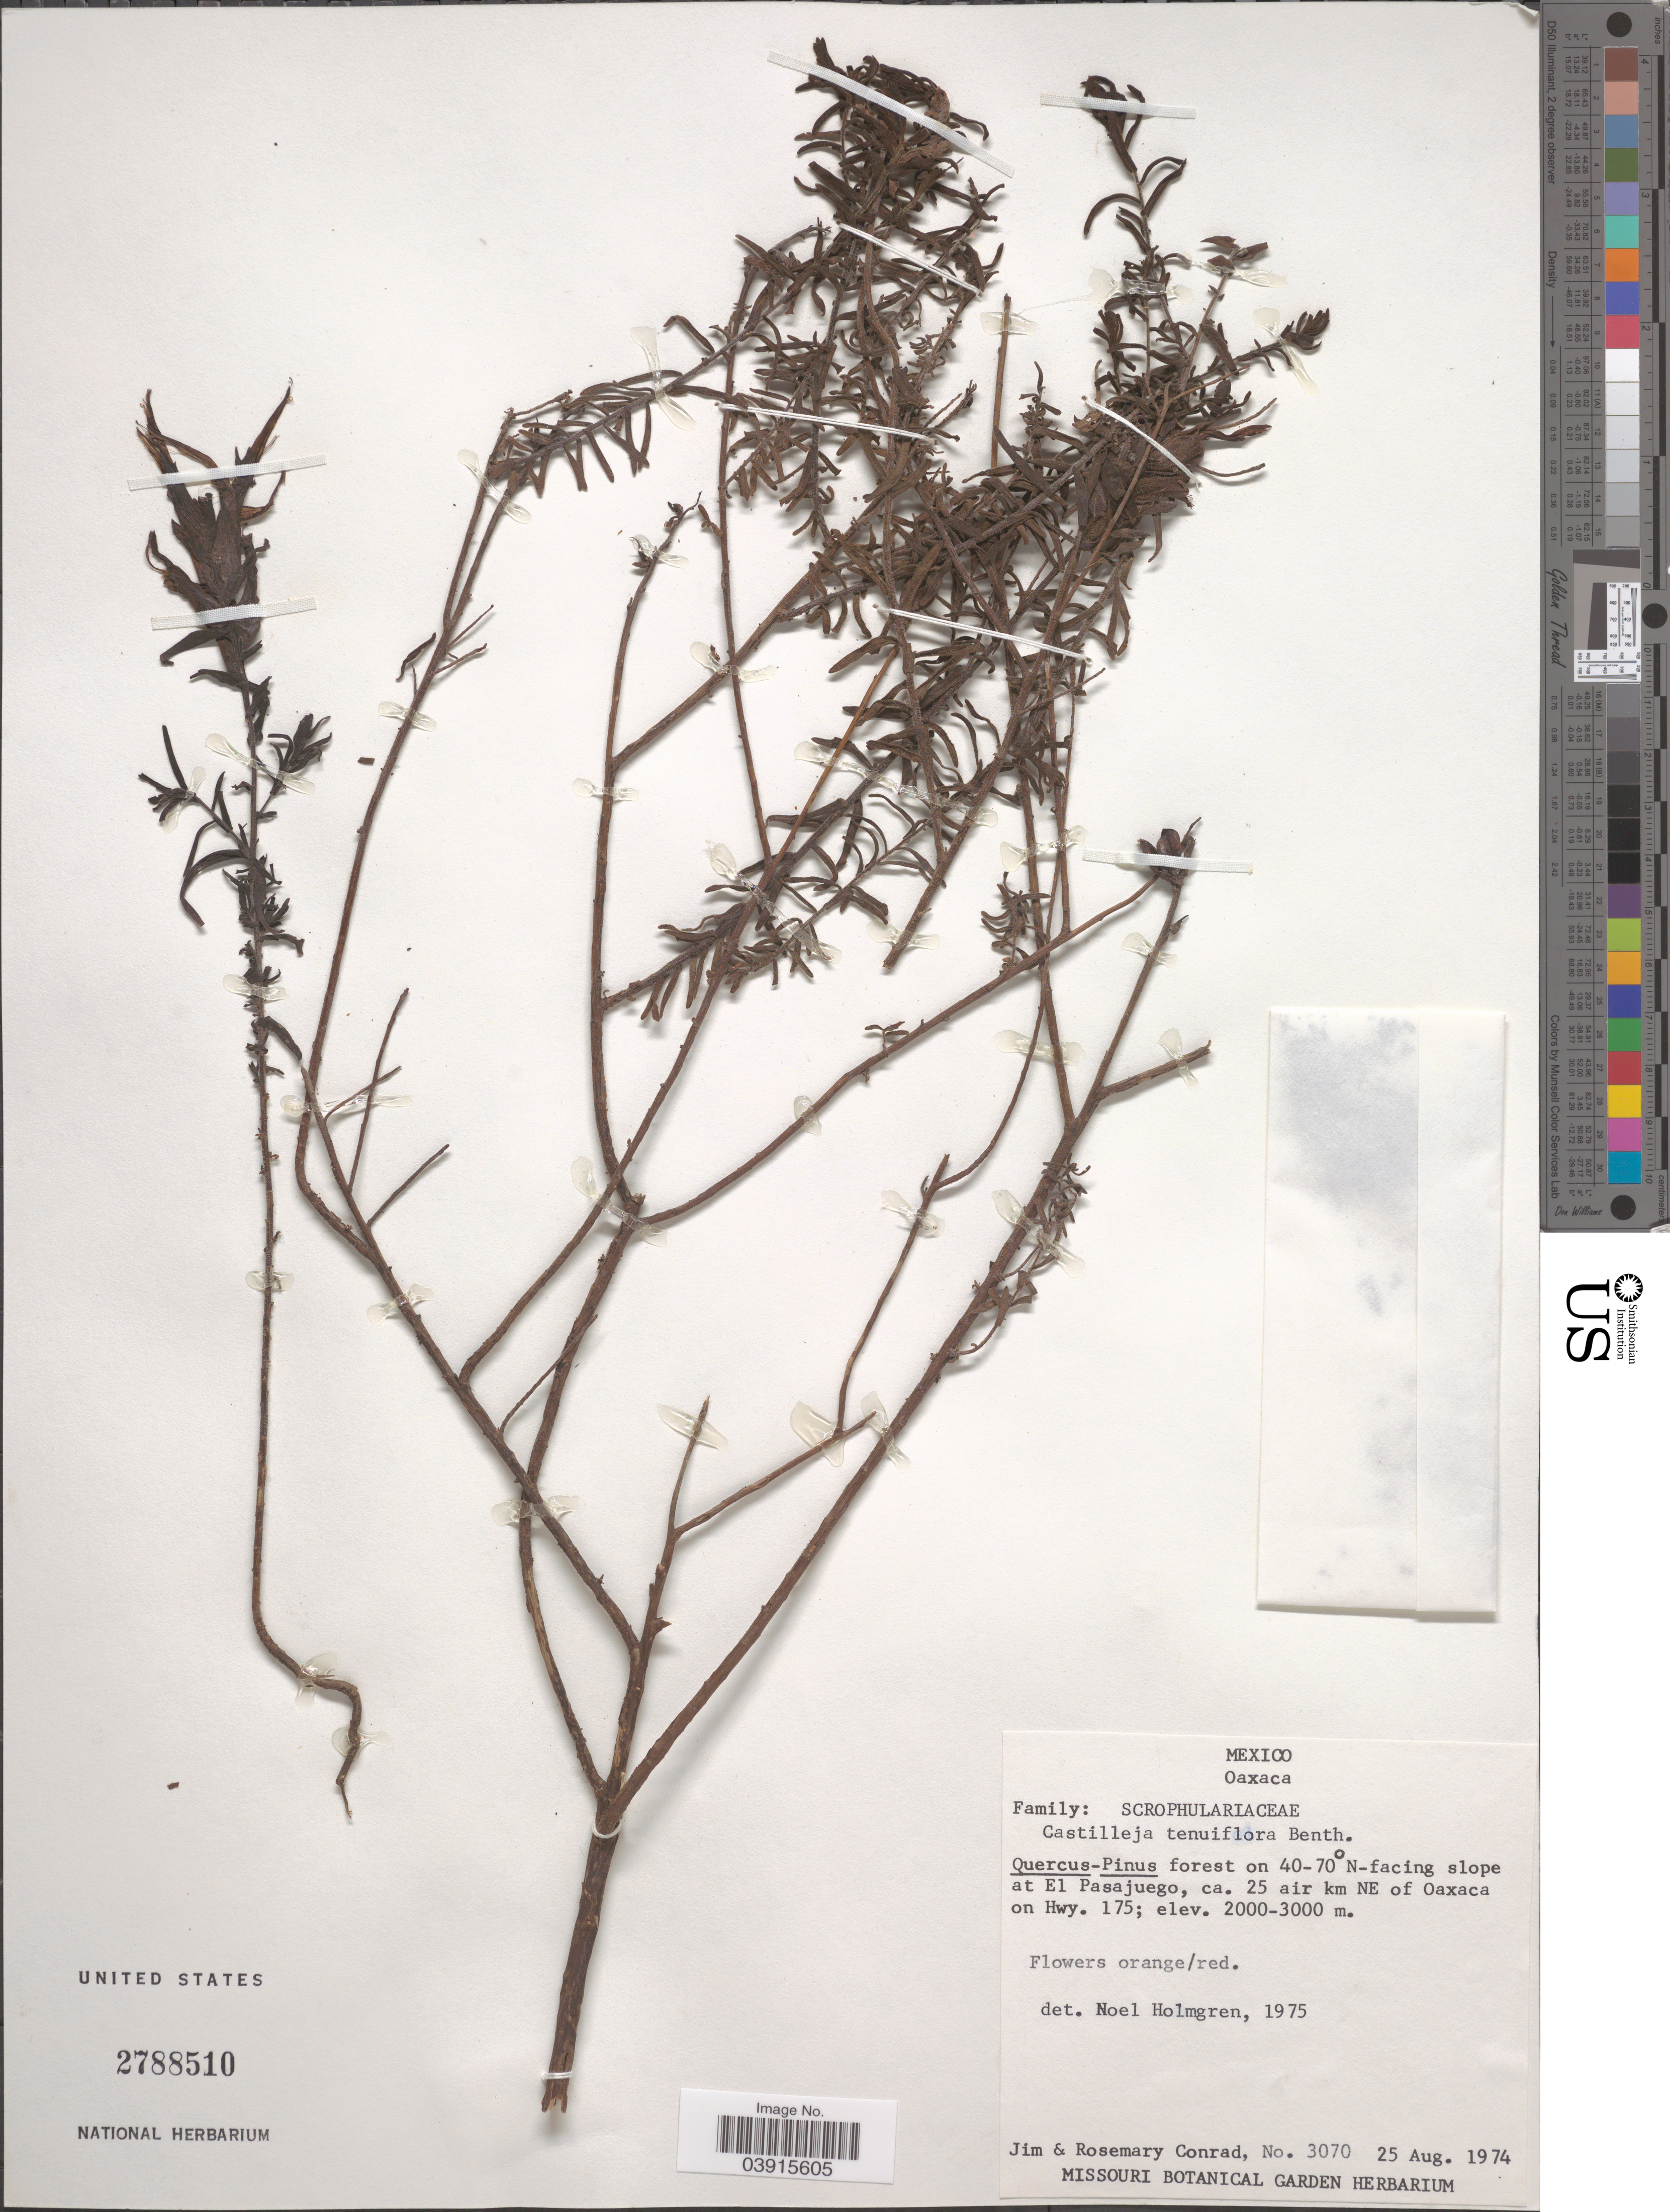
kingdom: Plantae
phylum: Tracheophyta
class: Magnoliopsida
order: Lamiales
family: Orobanchaceae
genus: Castilleja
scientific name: Castilleja tenuiflora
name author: Benth.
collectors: J. Conrad & R. Conrad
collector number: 3070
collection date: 1974-08-25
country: Mexico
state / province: Oaxaca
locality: Forest on 40-70° N-facing slope at El Pasajuego, ca. 25 air km NE of Oaxaca on Hwy. 175.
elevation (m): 2000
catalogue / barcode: US 2788510